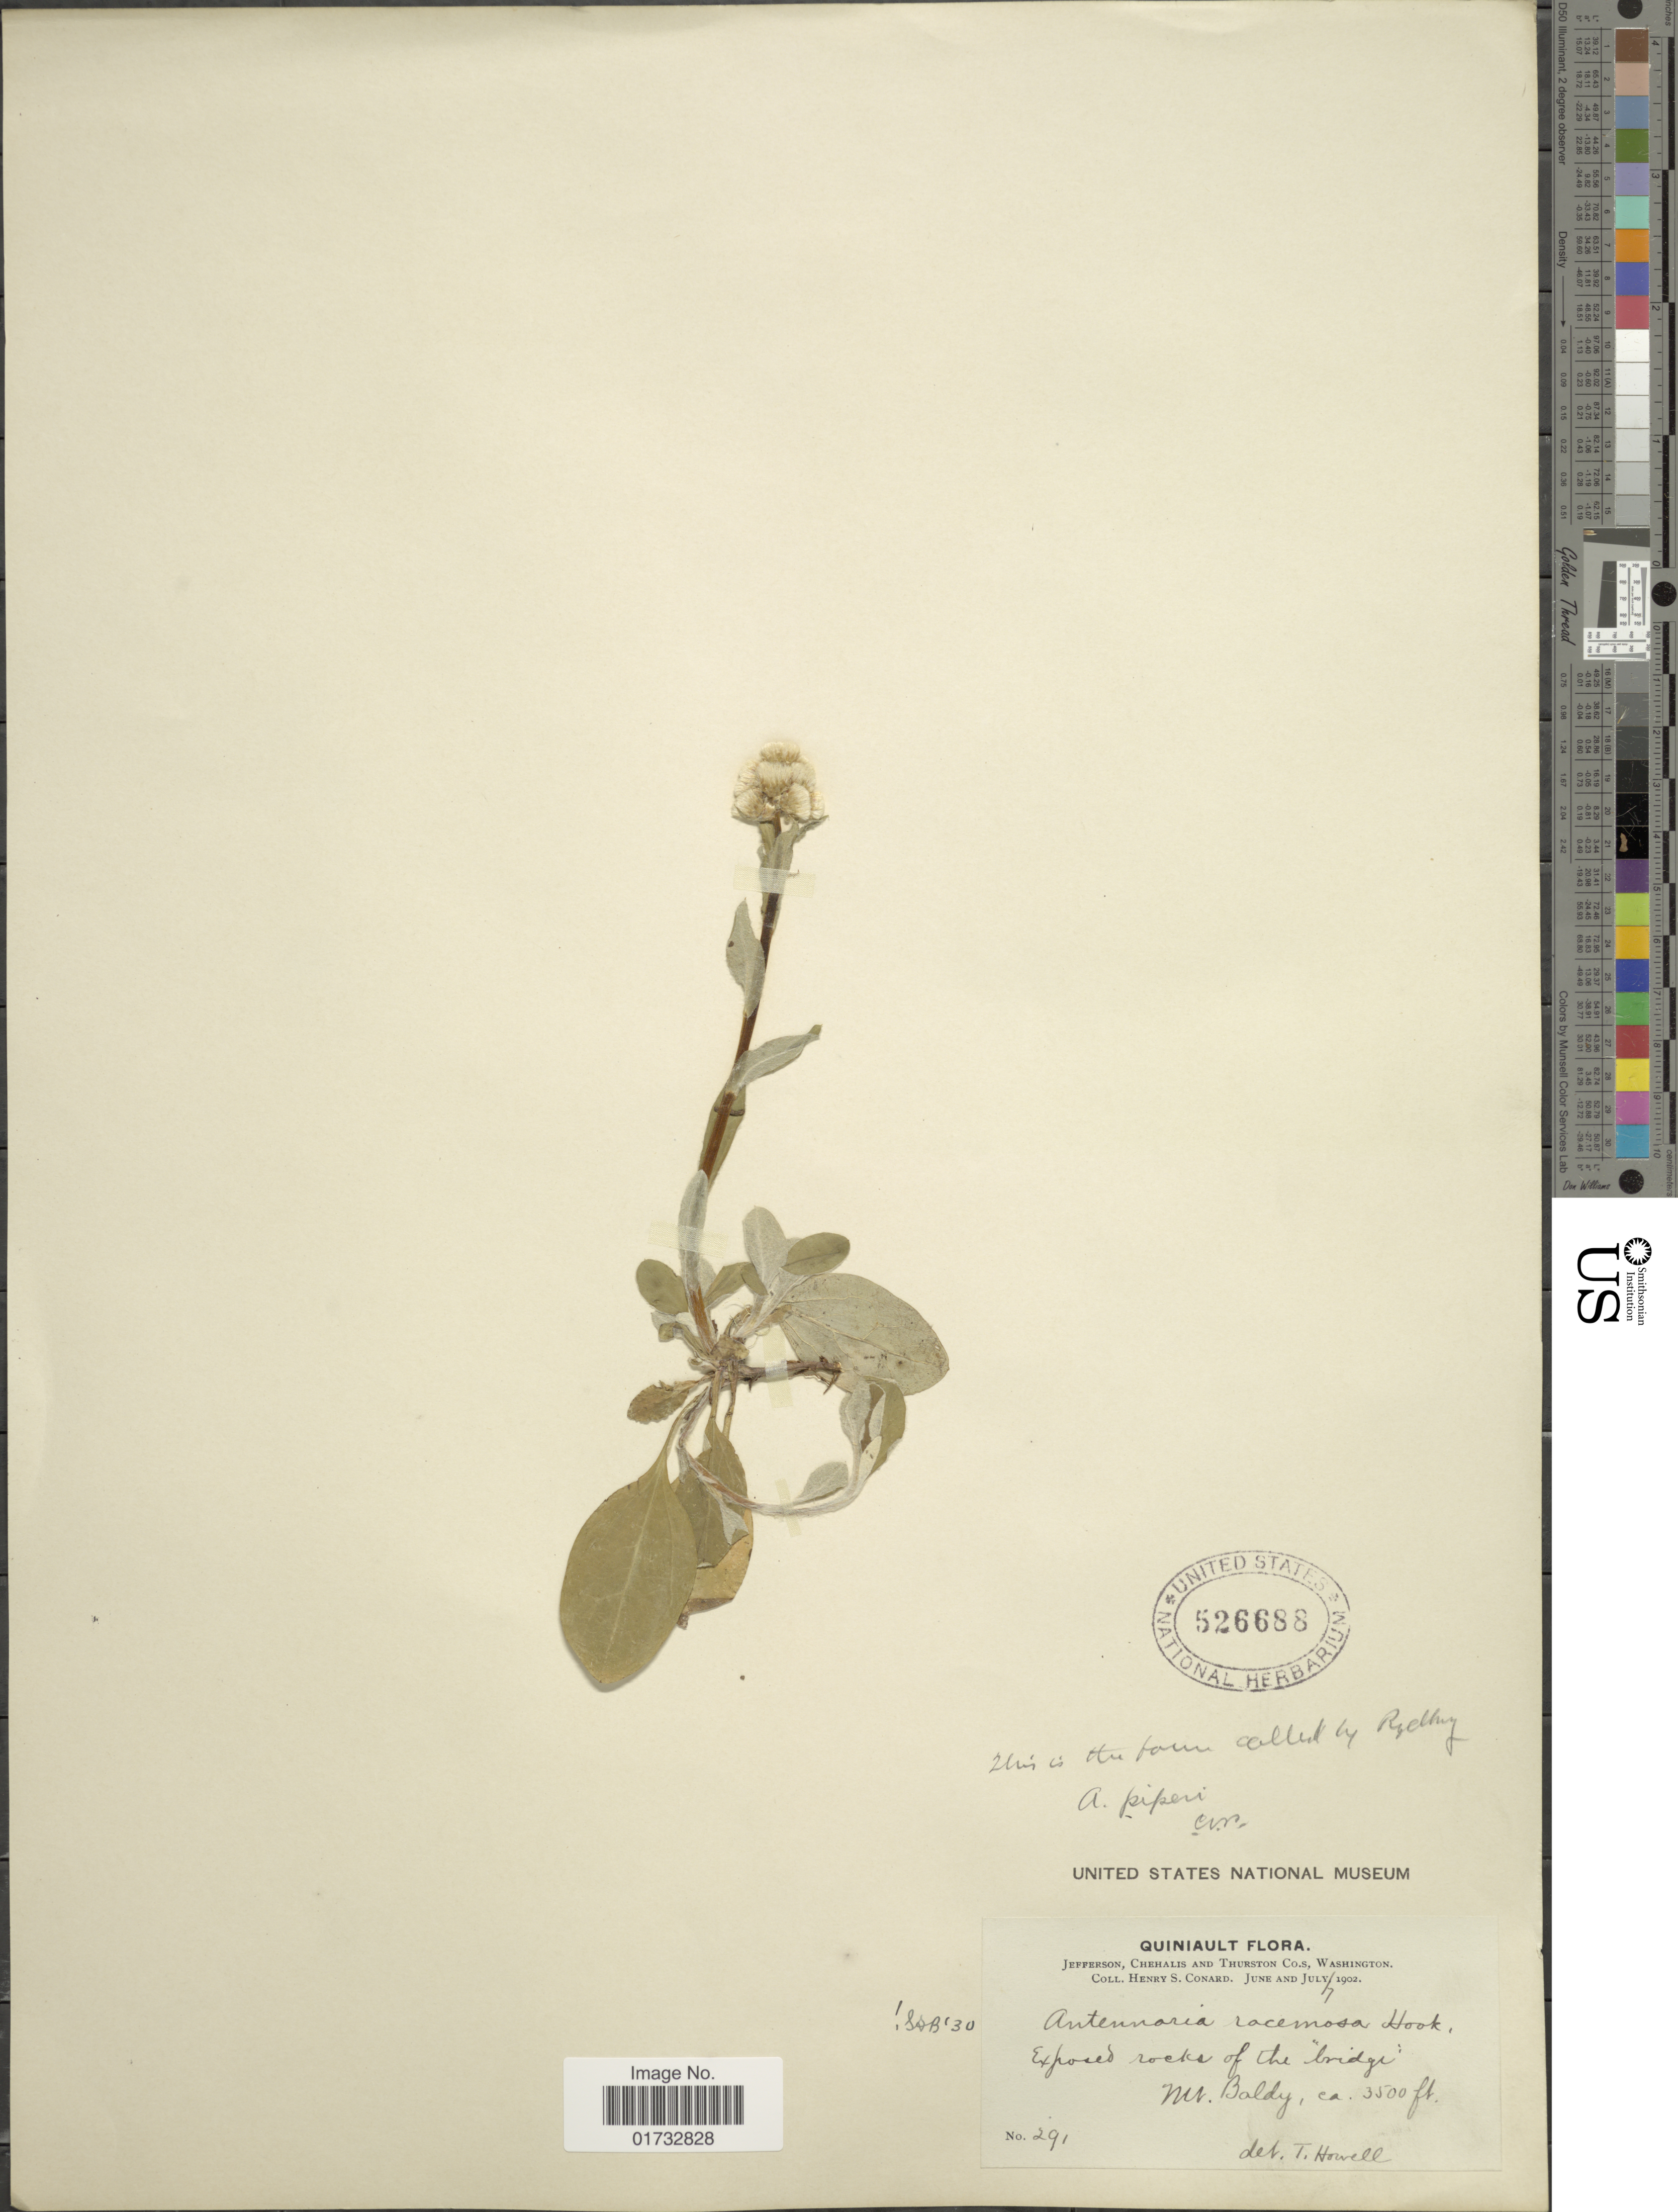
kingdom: Plantae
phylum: Tracheophyta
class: Magnoliopsida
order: Asterales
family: Asteraceae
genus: Antennaria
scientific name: Antennaria racemosa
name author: Hook.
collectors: H. S. Conard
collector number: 291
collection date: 1902-07-07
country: United States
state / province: Washington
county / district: Thurston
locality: Quiniault. Jefferson, Chehalis and Thurston Co.s. Explored rocks of "the bridge" Mt. Baldy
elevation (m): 1067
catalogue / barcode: US 526688